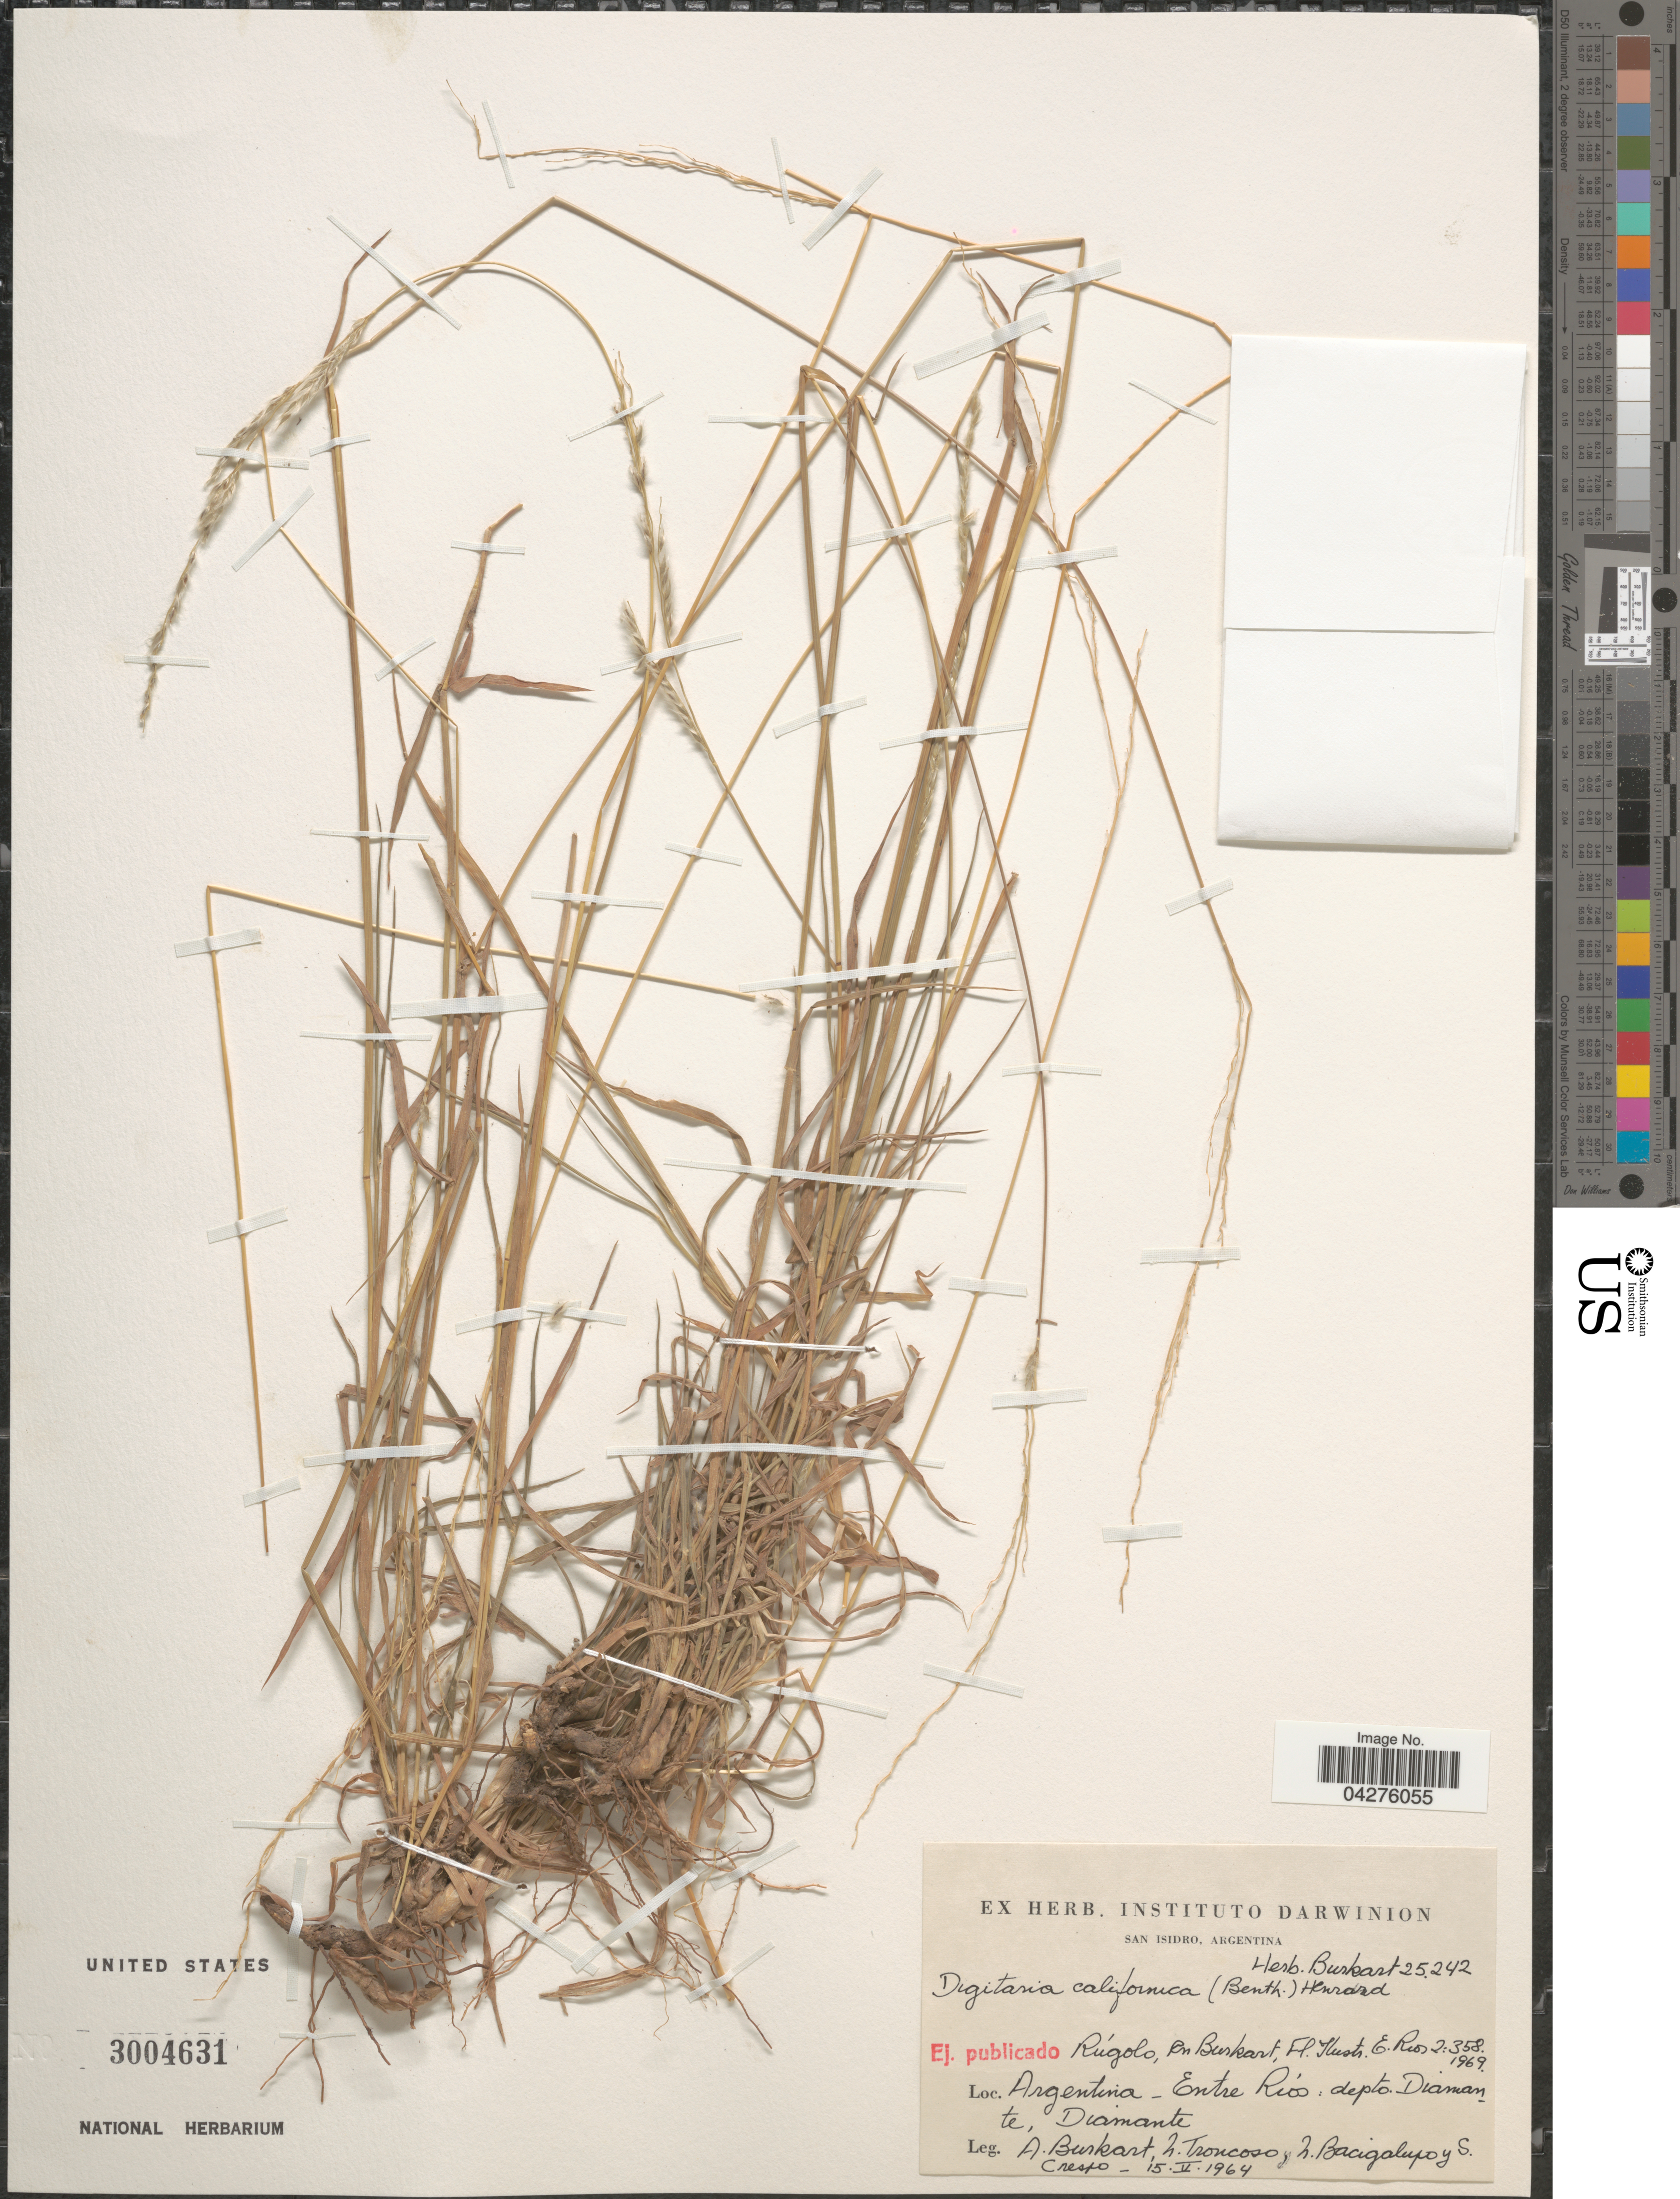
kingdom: Plantae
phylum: Tracheophyta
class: Liliopsida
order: Poales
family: Poaceae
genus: Digitaria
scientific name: Digitaria californica var. californica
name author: (Benth.) Henr.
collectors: A. E. Burkart, N. Troncoso, N. M. Bacigalupo & S. Crespo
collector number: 25242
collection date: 1964-05-15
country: Argentina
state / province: Entre Rios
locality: Depto. Diamante, Diamante.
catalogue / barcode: US 3004631